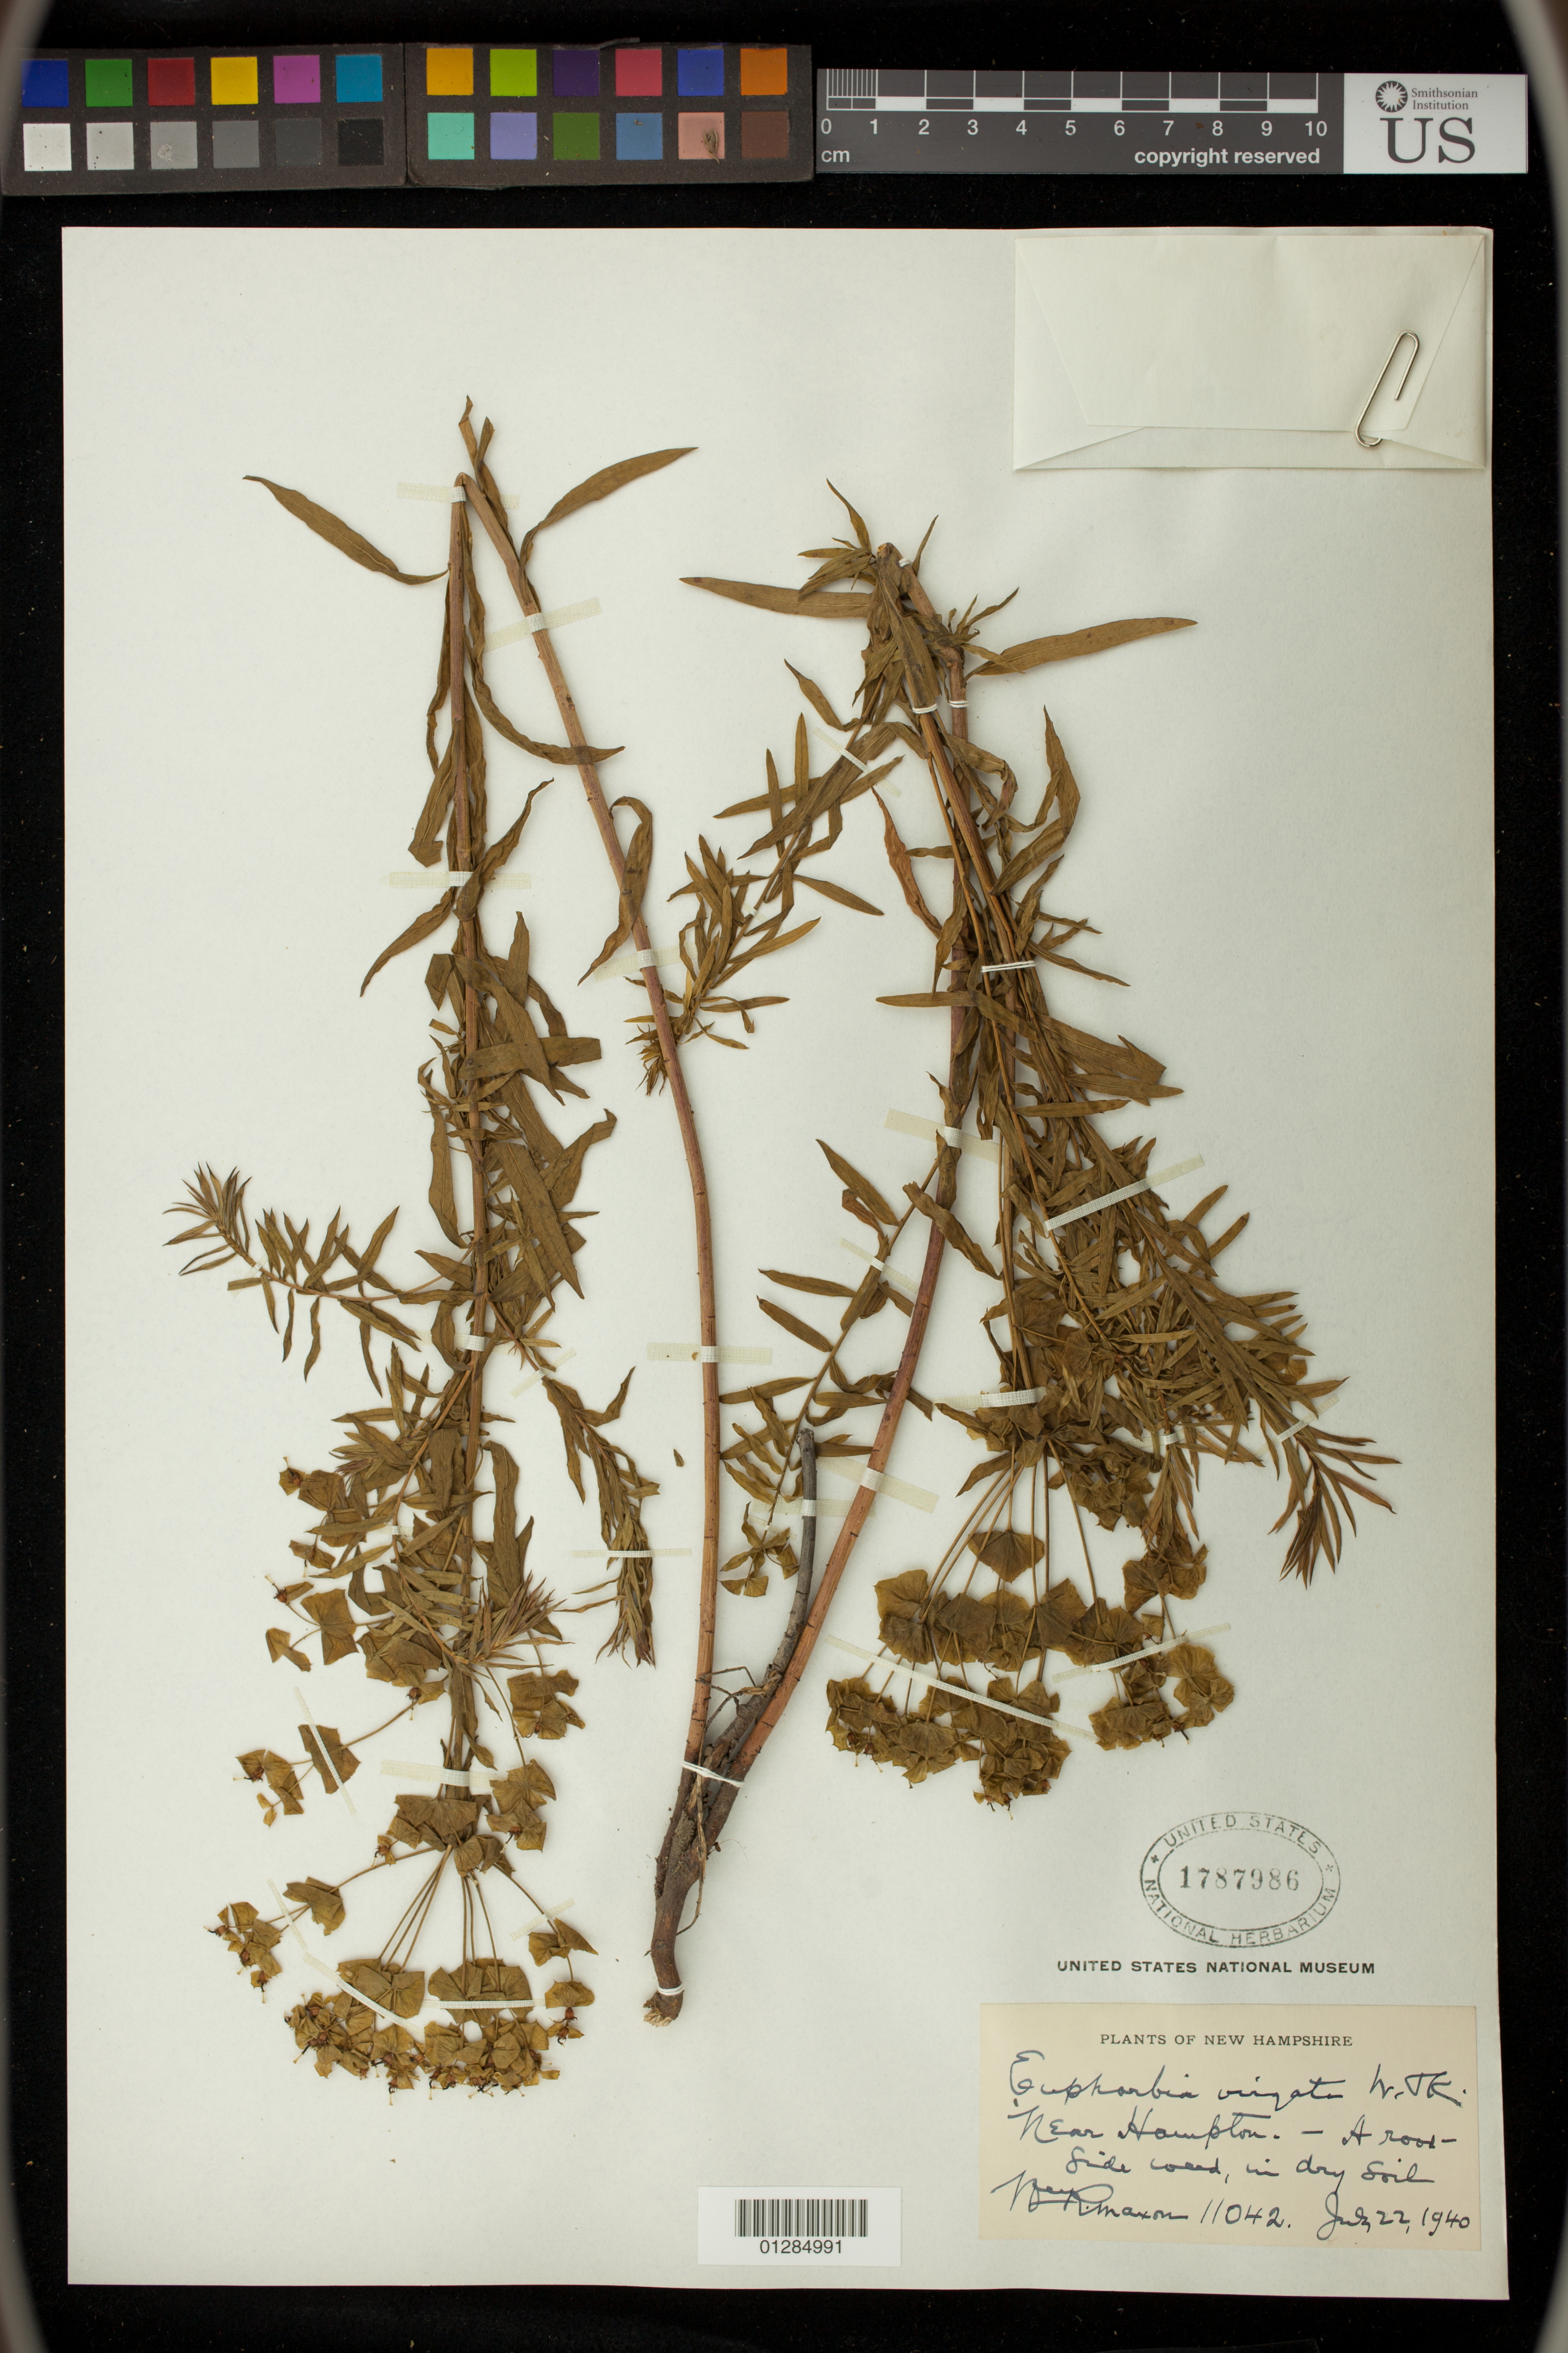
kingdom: Plantae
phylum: Tracheophyta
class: Magnoliopsida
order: Malpighiales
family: Euphorbiaceae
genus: Euphorbia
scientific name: Euphorbia esula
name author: L.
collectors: W. R. Maxon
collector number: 11042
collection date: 1940-07-22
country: United States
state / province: New Hampshire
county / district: Rockingham County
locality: Near Hampton. - A roadside wood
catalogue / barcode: US 1787986